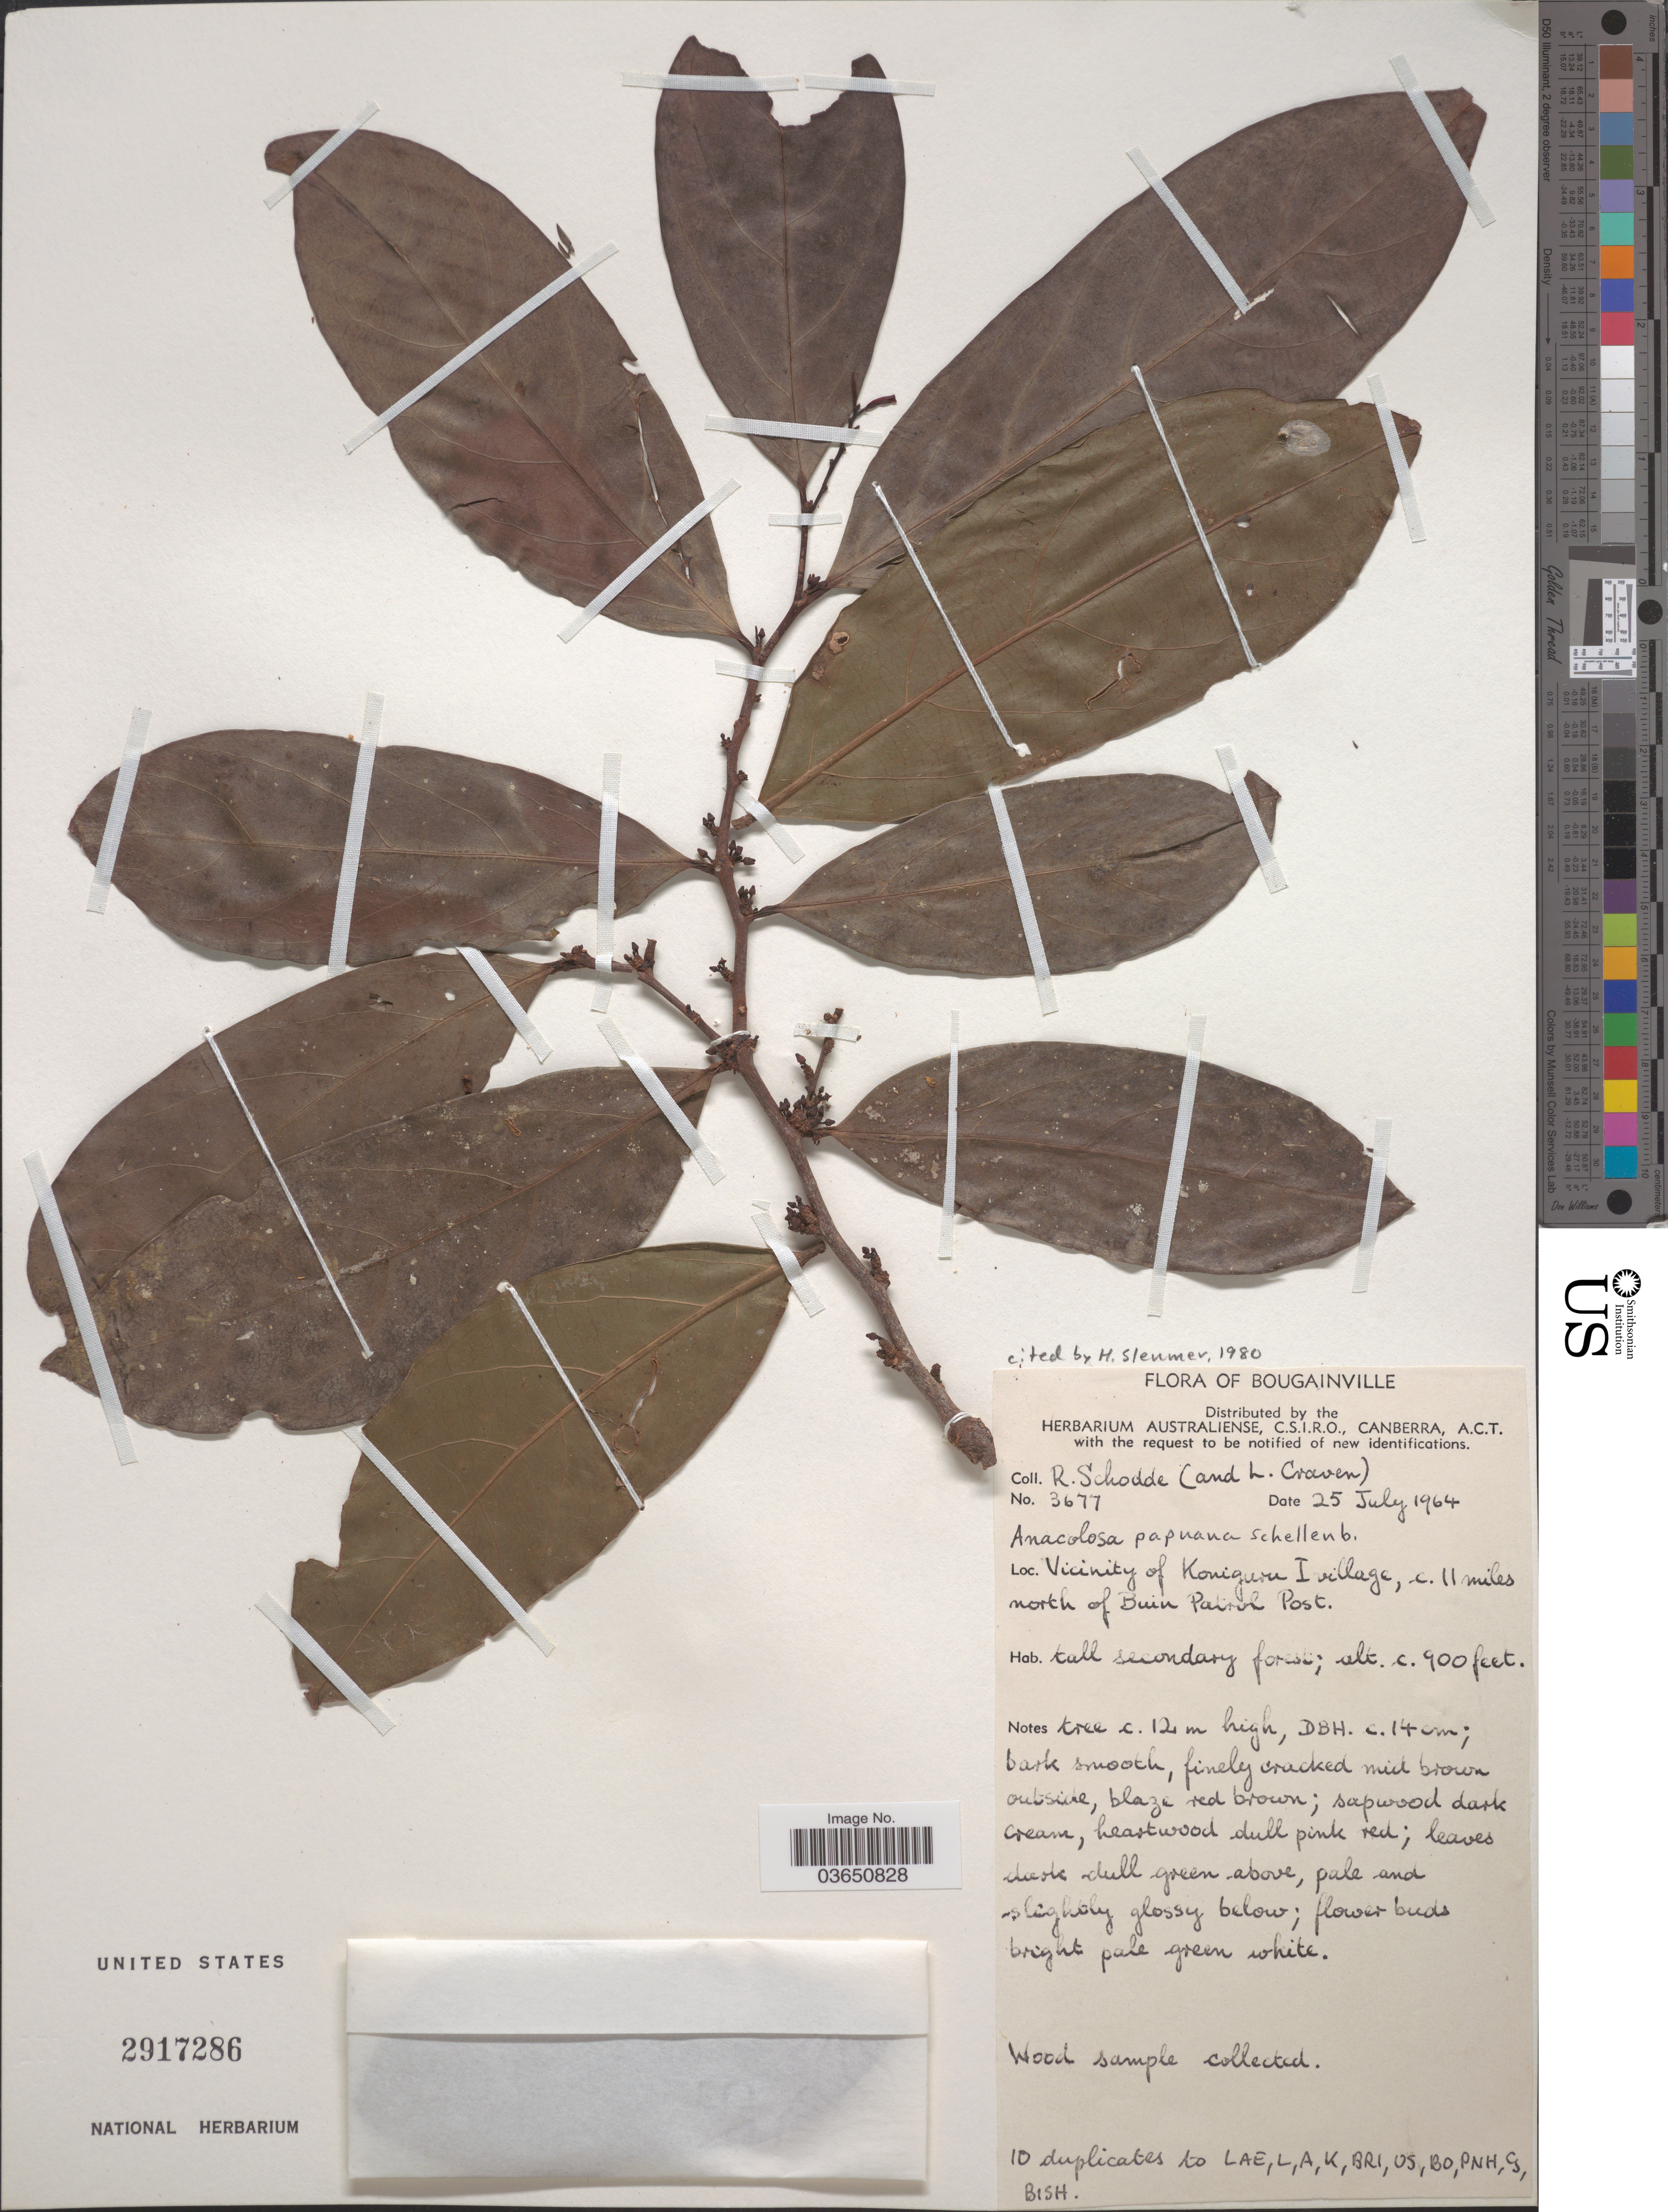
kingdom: Plantae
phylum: Tracheophyta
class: Magnoliopsida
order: Santalales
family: Aptandraceae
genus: Anacolosa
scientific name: Anacolosa papuana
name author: Schellenb.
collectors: R. Schodde & L. A. Craven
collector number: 3677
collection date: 1964-07-25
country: Papua New Guinea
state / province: Bougainville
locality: Vicinity of Koniguru I village, c. 11 miles north of Buin Patrol Post.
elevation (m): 274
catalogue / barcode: US 2917286